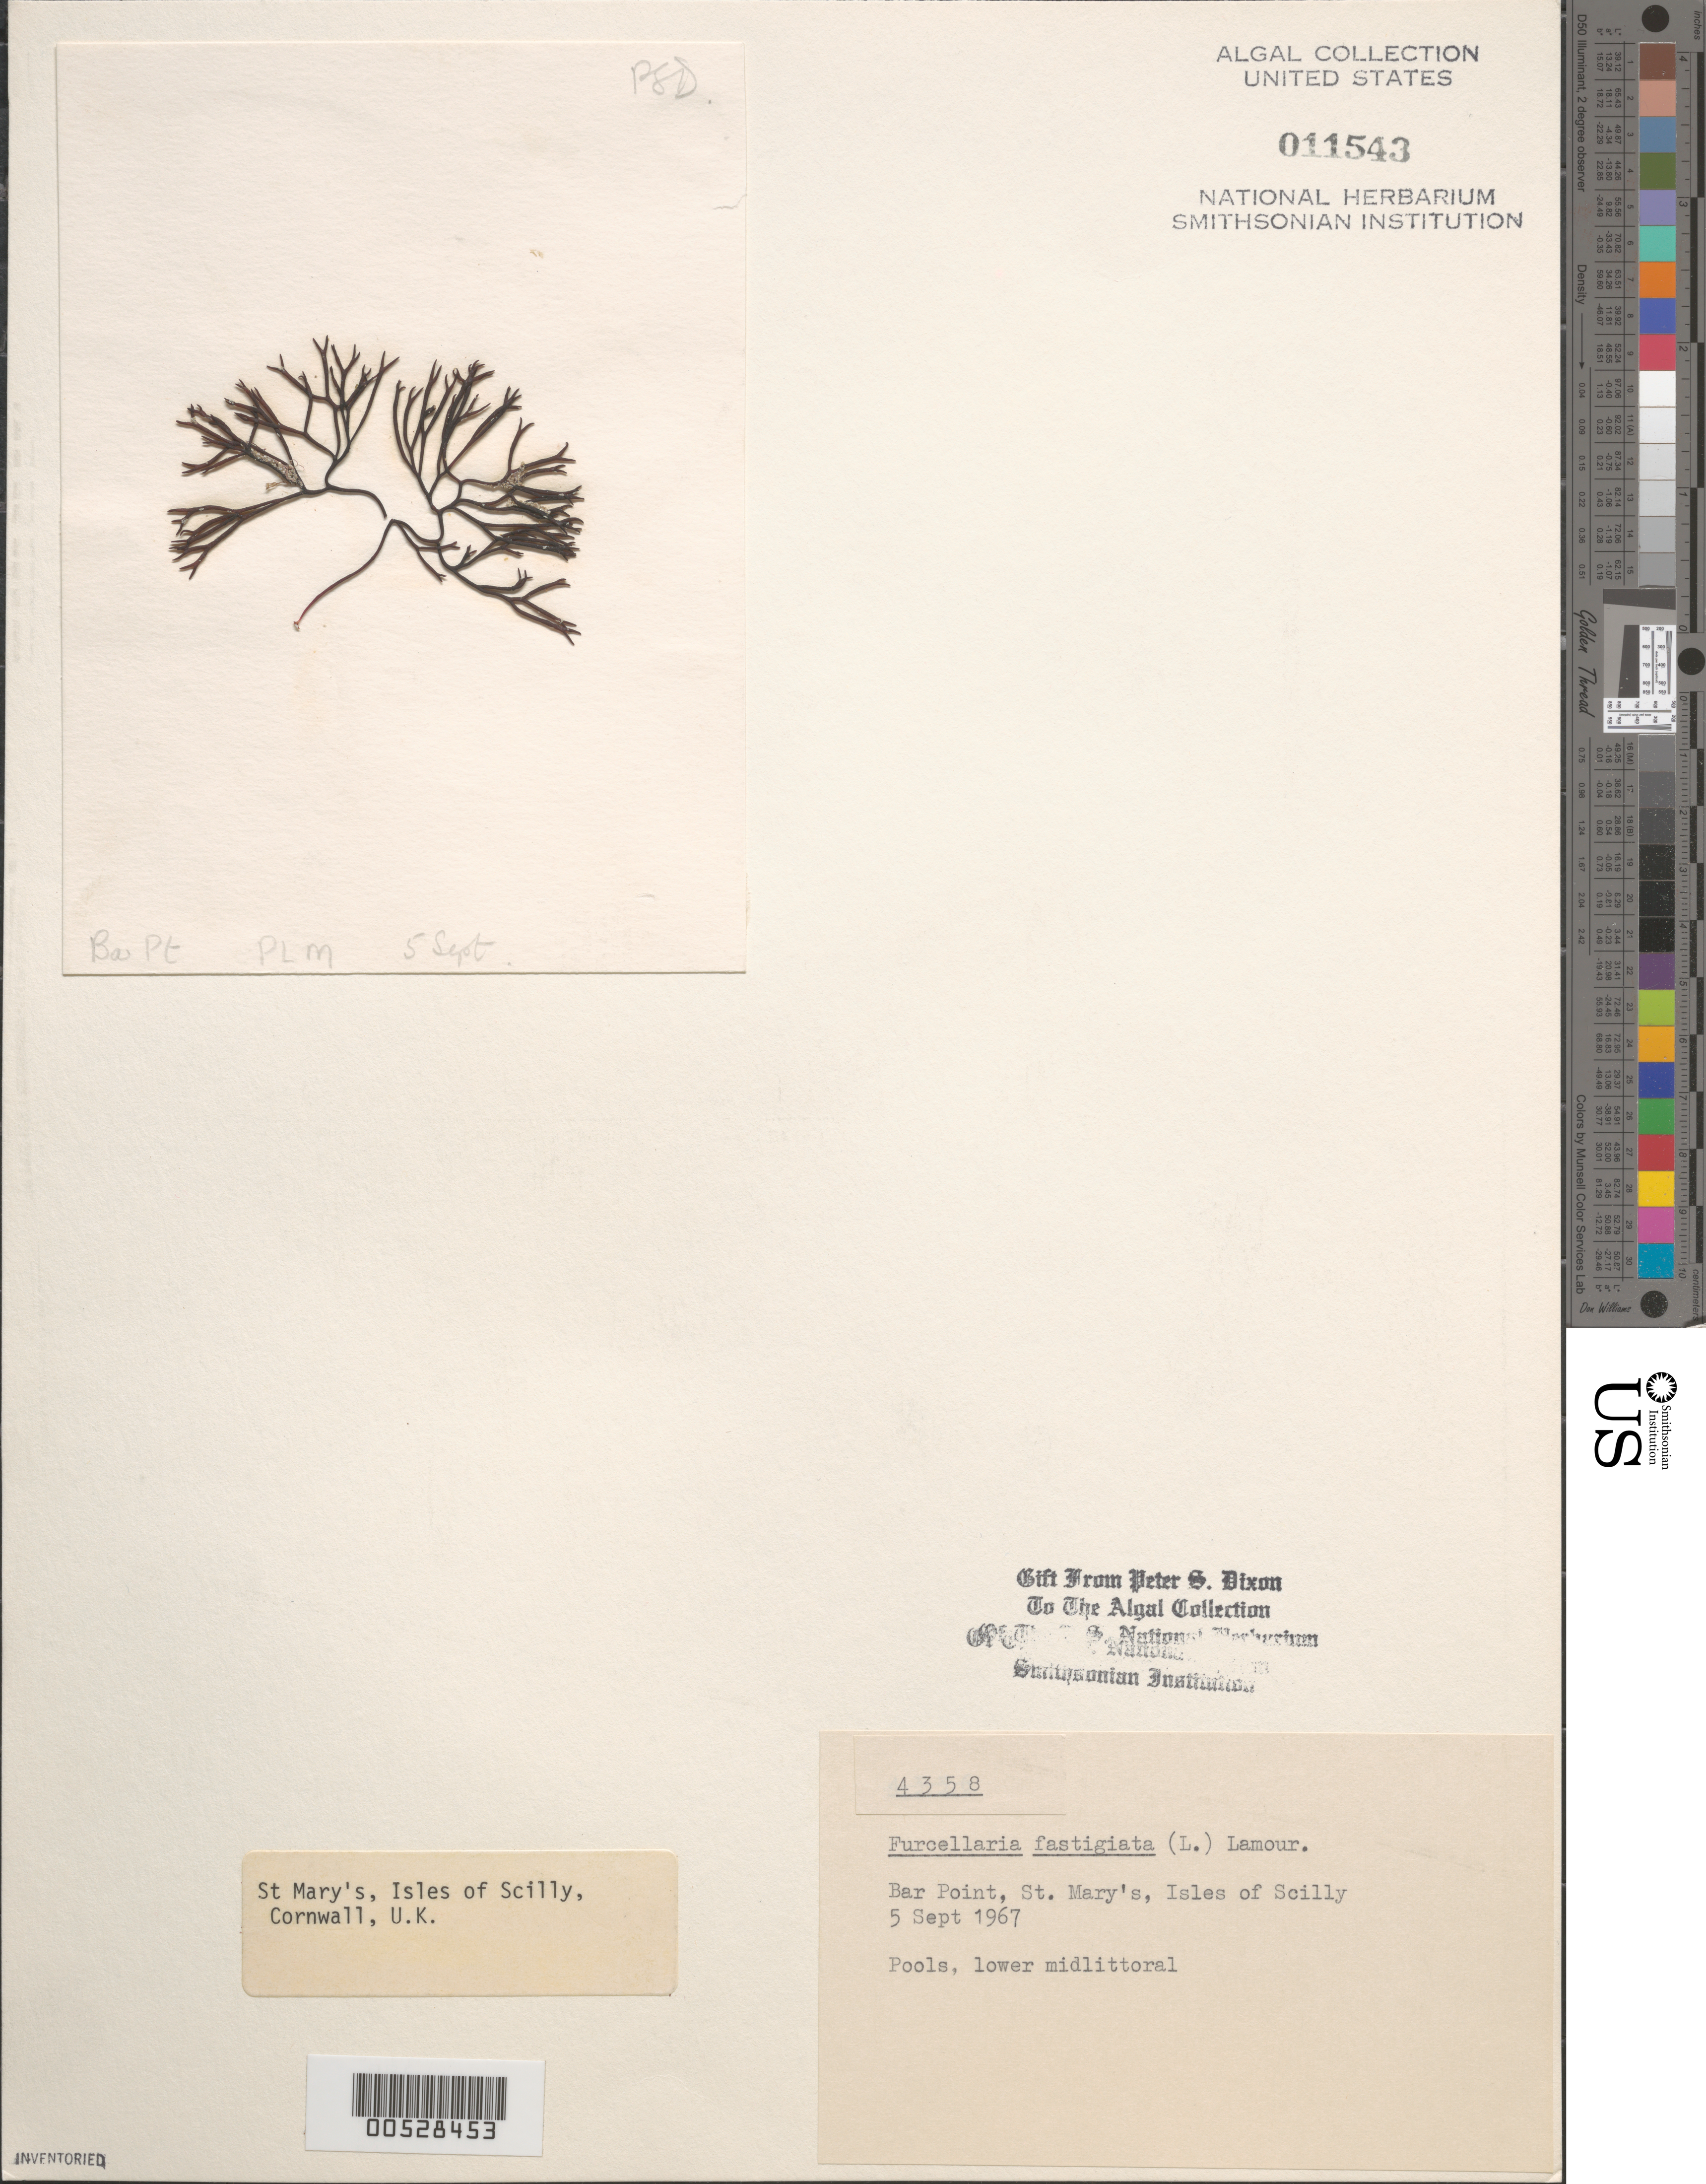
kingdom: Plantae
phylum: Rhodophyta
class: Florideophyceae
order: Gigartinales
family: Furcellariaceae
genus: Furcellaria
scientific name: Furcellaria lumbricalis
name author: (Hudson) J.V.Lamouroux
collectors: P. S. Dixon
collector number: PSD 4358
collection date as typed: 05 Sep 1967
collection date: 1967-09-05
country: United Kingdom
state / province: England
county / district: Council of the Isles of Scilly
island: St. Mary's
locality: Bar Point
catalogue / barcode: US 11543